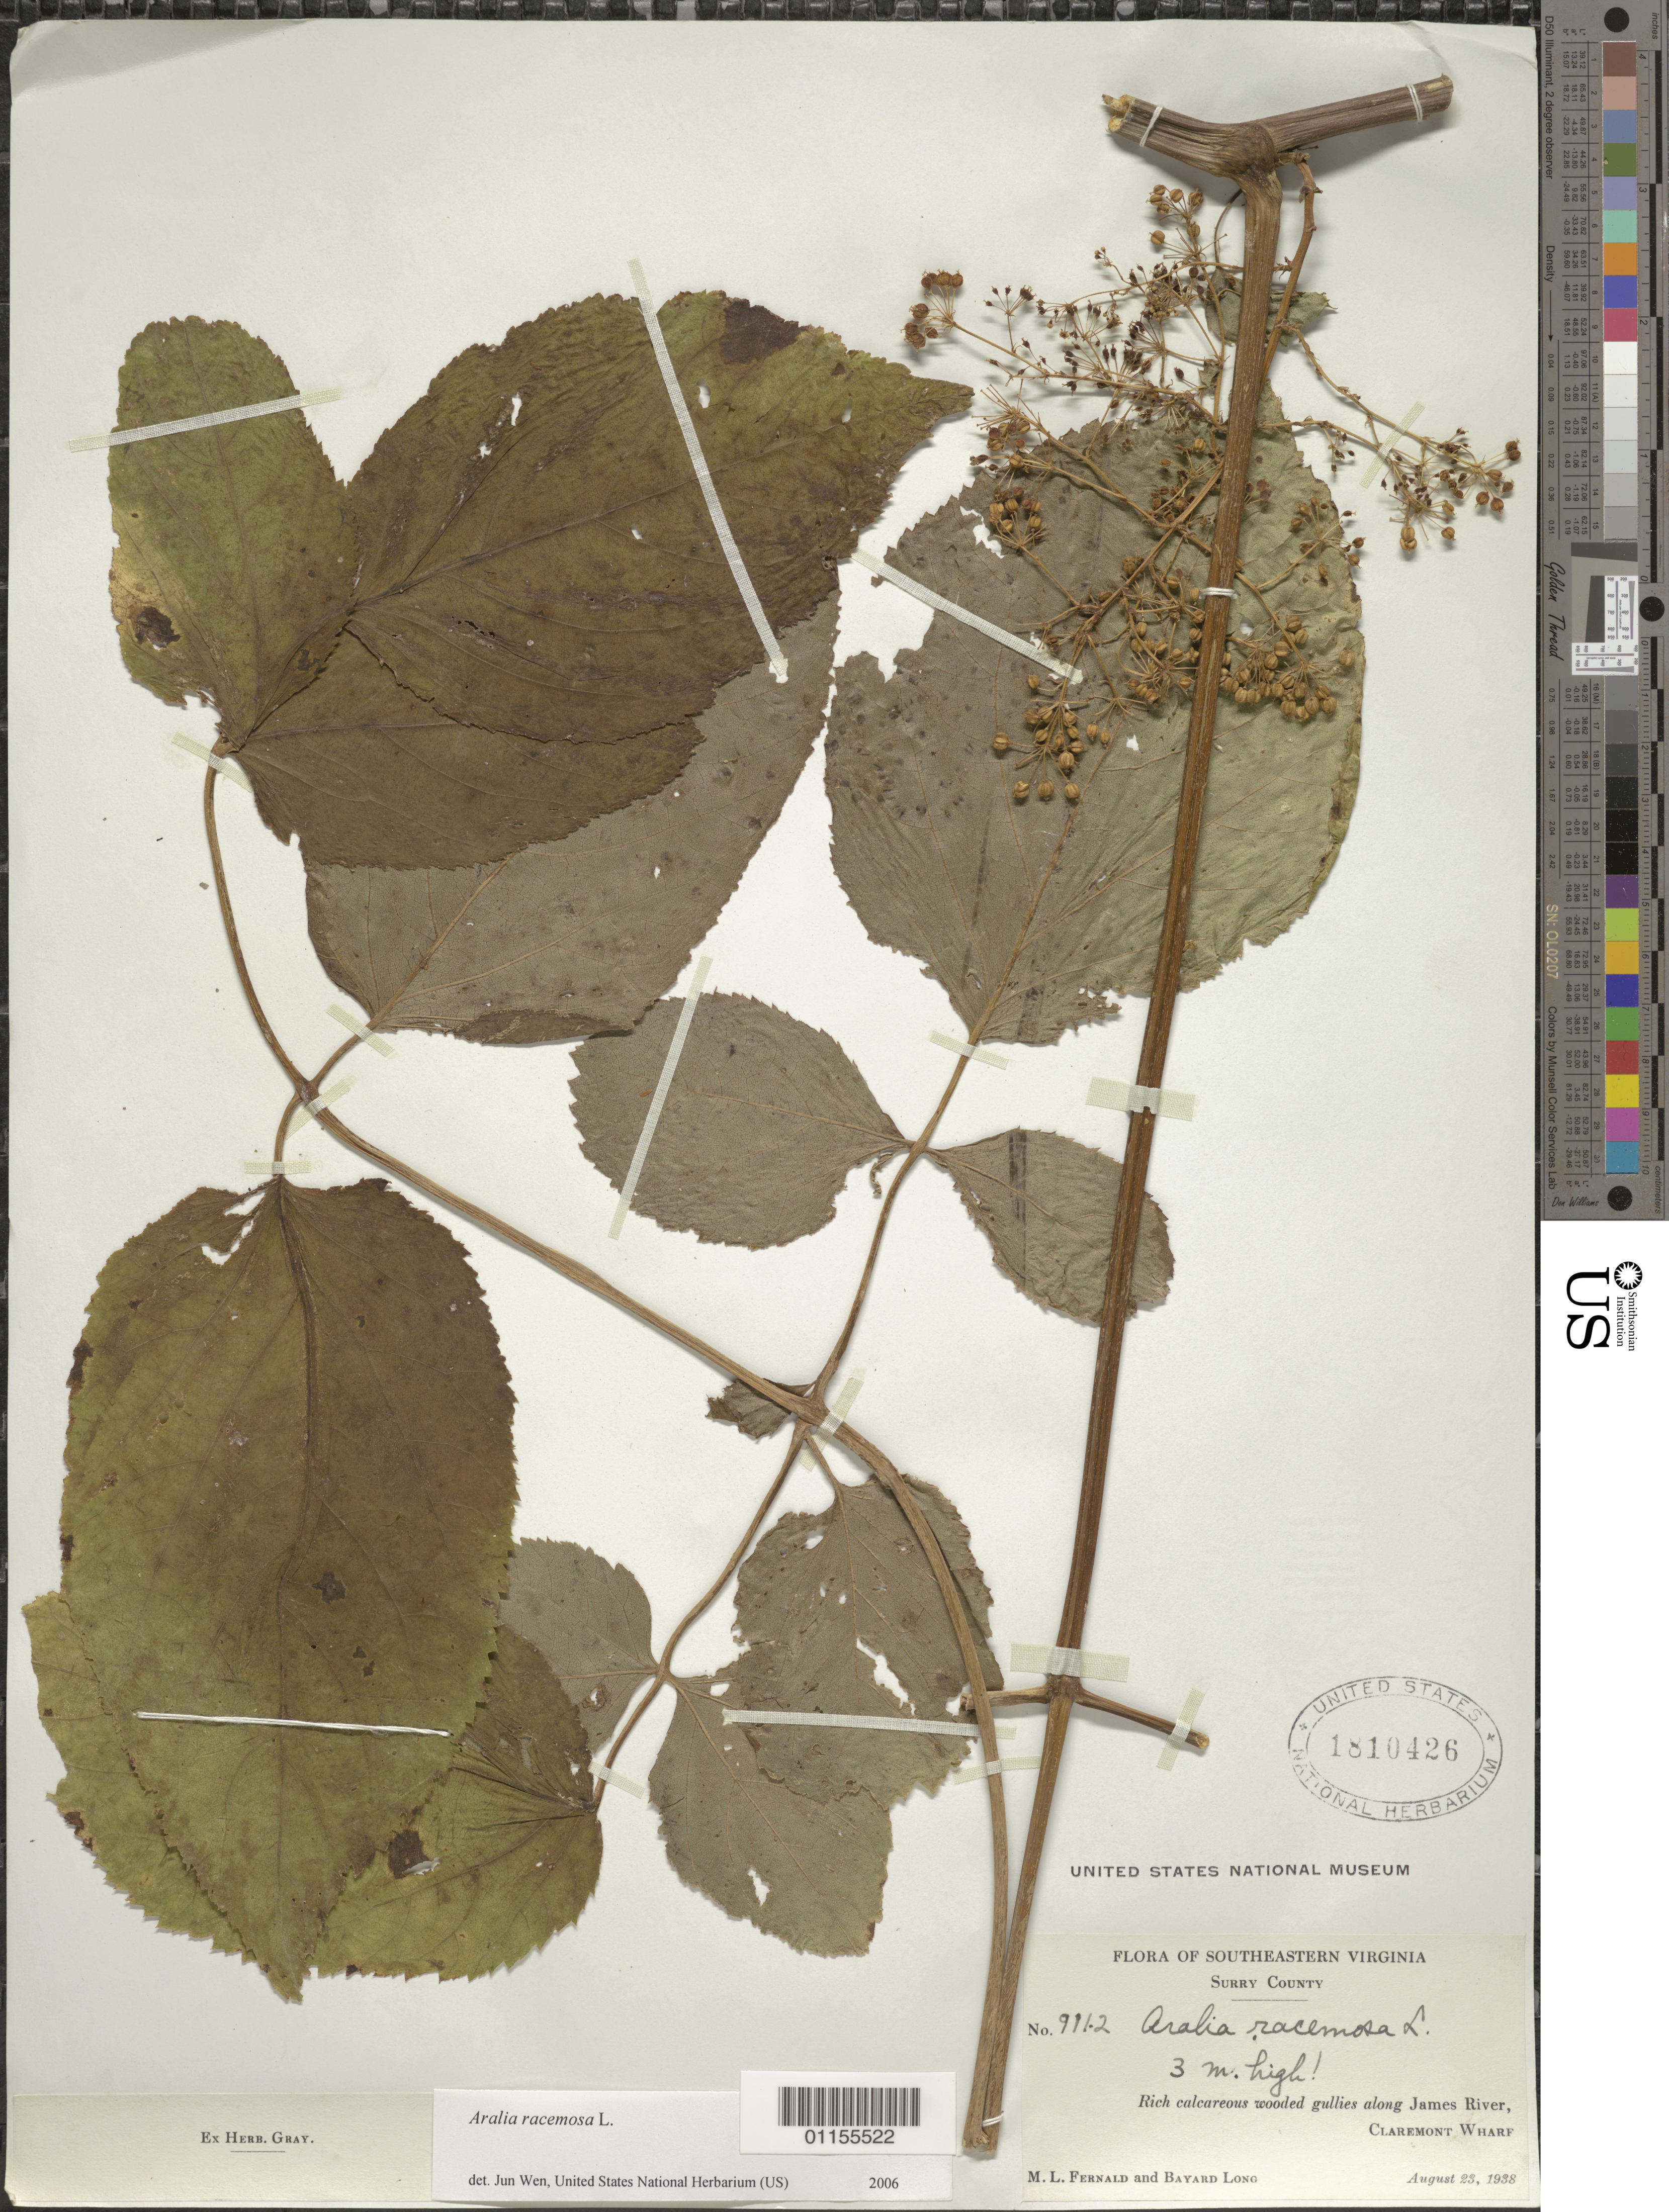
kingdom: Plantae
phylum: Tracheophyta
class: Magnoliopsida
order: Apiales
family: Araliaceae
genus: Aralia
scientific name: Aralia racemosa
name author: L.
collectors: M. L. Fernald & B. H. Long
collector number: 9112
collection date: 1938-08-23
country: United States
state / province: Virginia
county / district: Surry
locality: Along James River. Claremont Wharf.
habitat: Rich calcareous wooded gullies.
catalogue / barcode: US 1810426